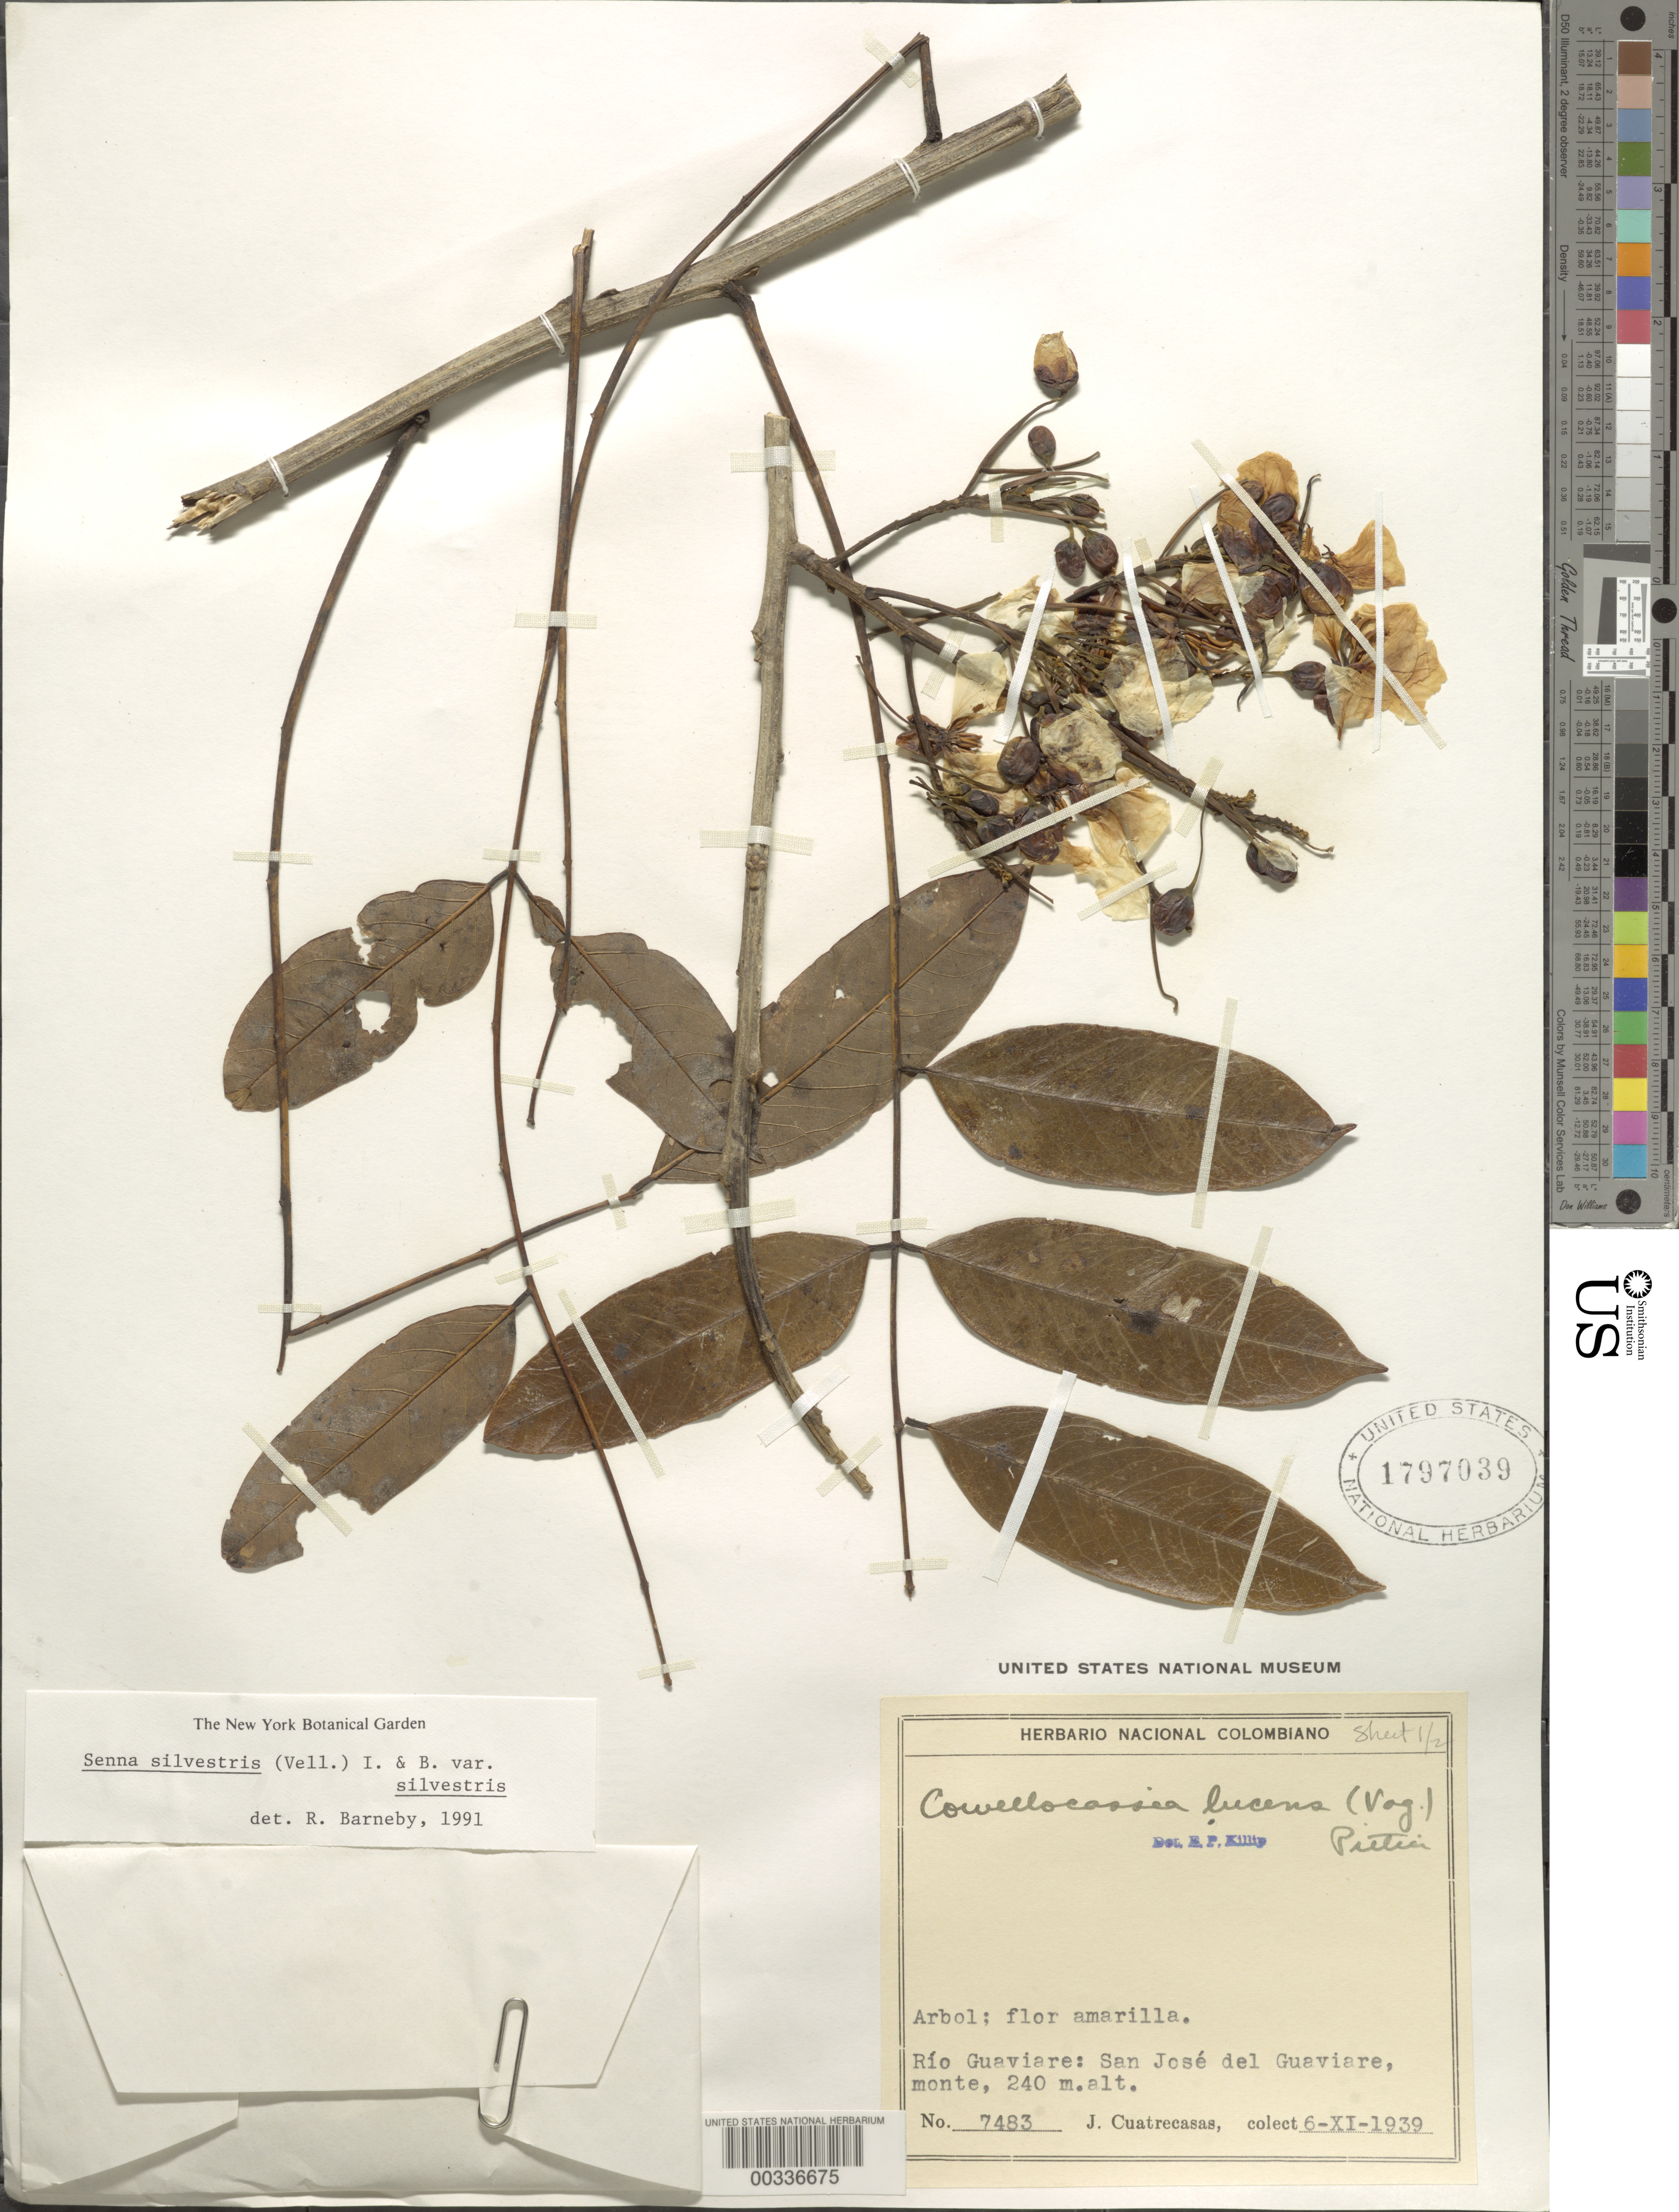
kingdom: Plantae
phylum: Tracheophyta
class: Magnoliopsida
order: Fabales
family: Fabaceae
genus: Senna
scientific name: Senna silvestris var. silvestris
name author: (Vell.) H.S. Irwin & Barneby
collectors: J. Cuatrecasas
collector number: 7483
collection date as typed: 06 Nov 1939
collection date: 1939-11-06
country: Colombia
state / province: Guaviare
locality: Rio Guaviare; San Jose del Guaviare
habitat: Hill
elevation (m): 240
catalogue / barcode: US 1797039